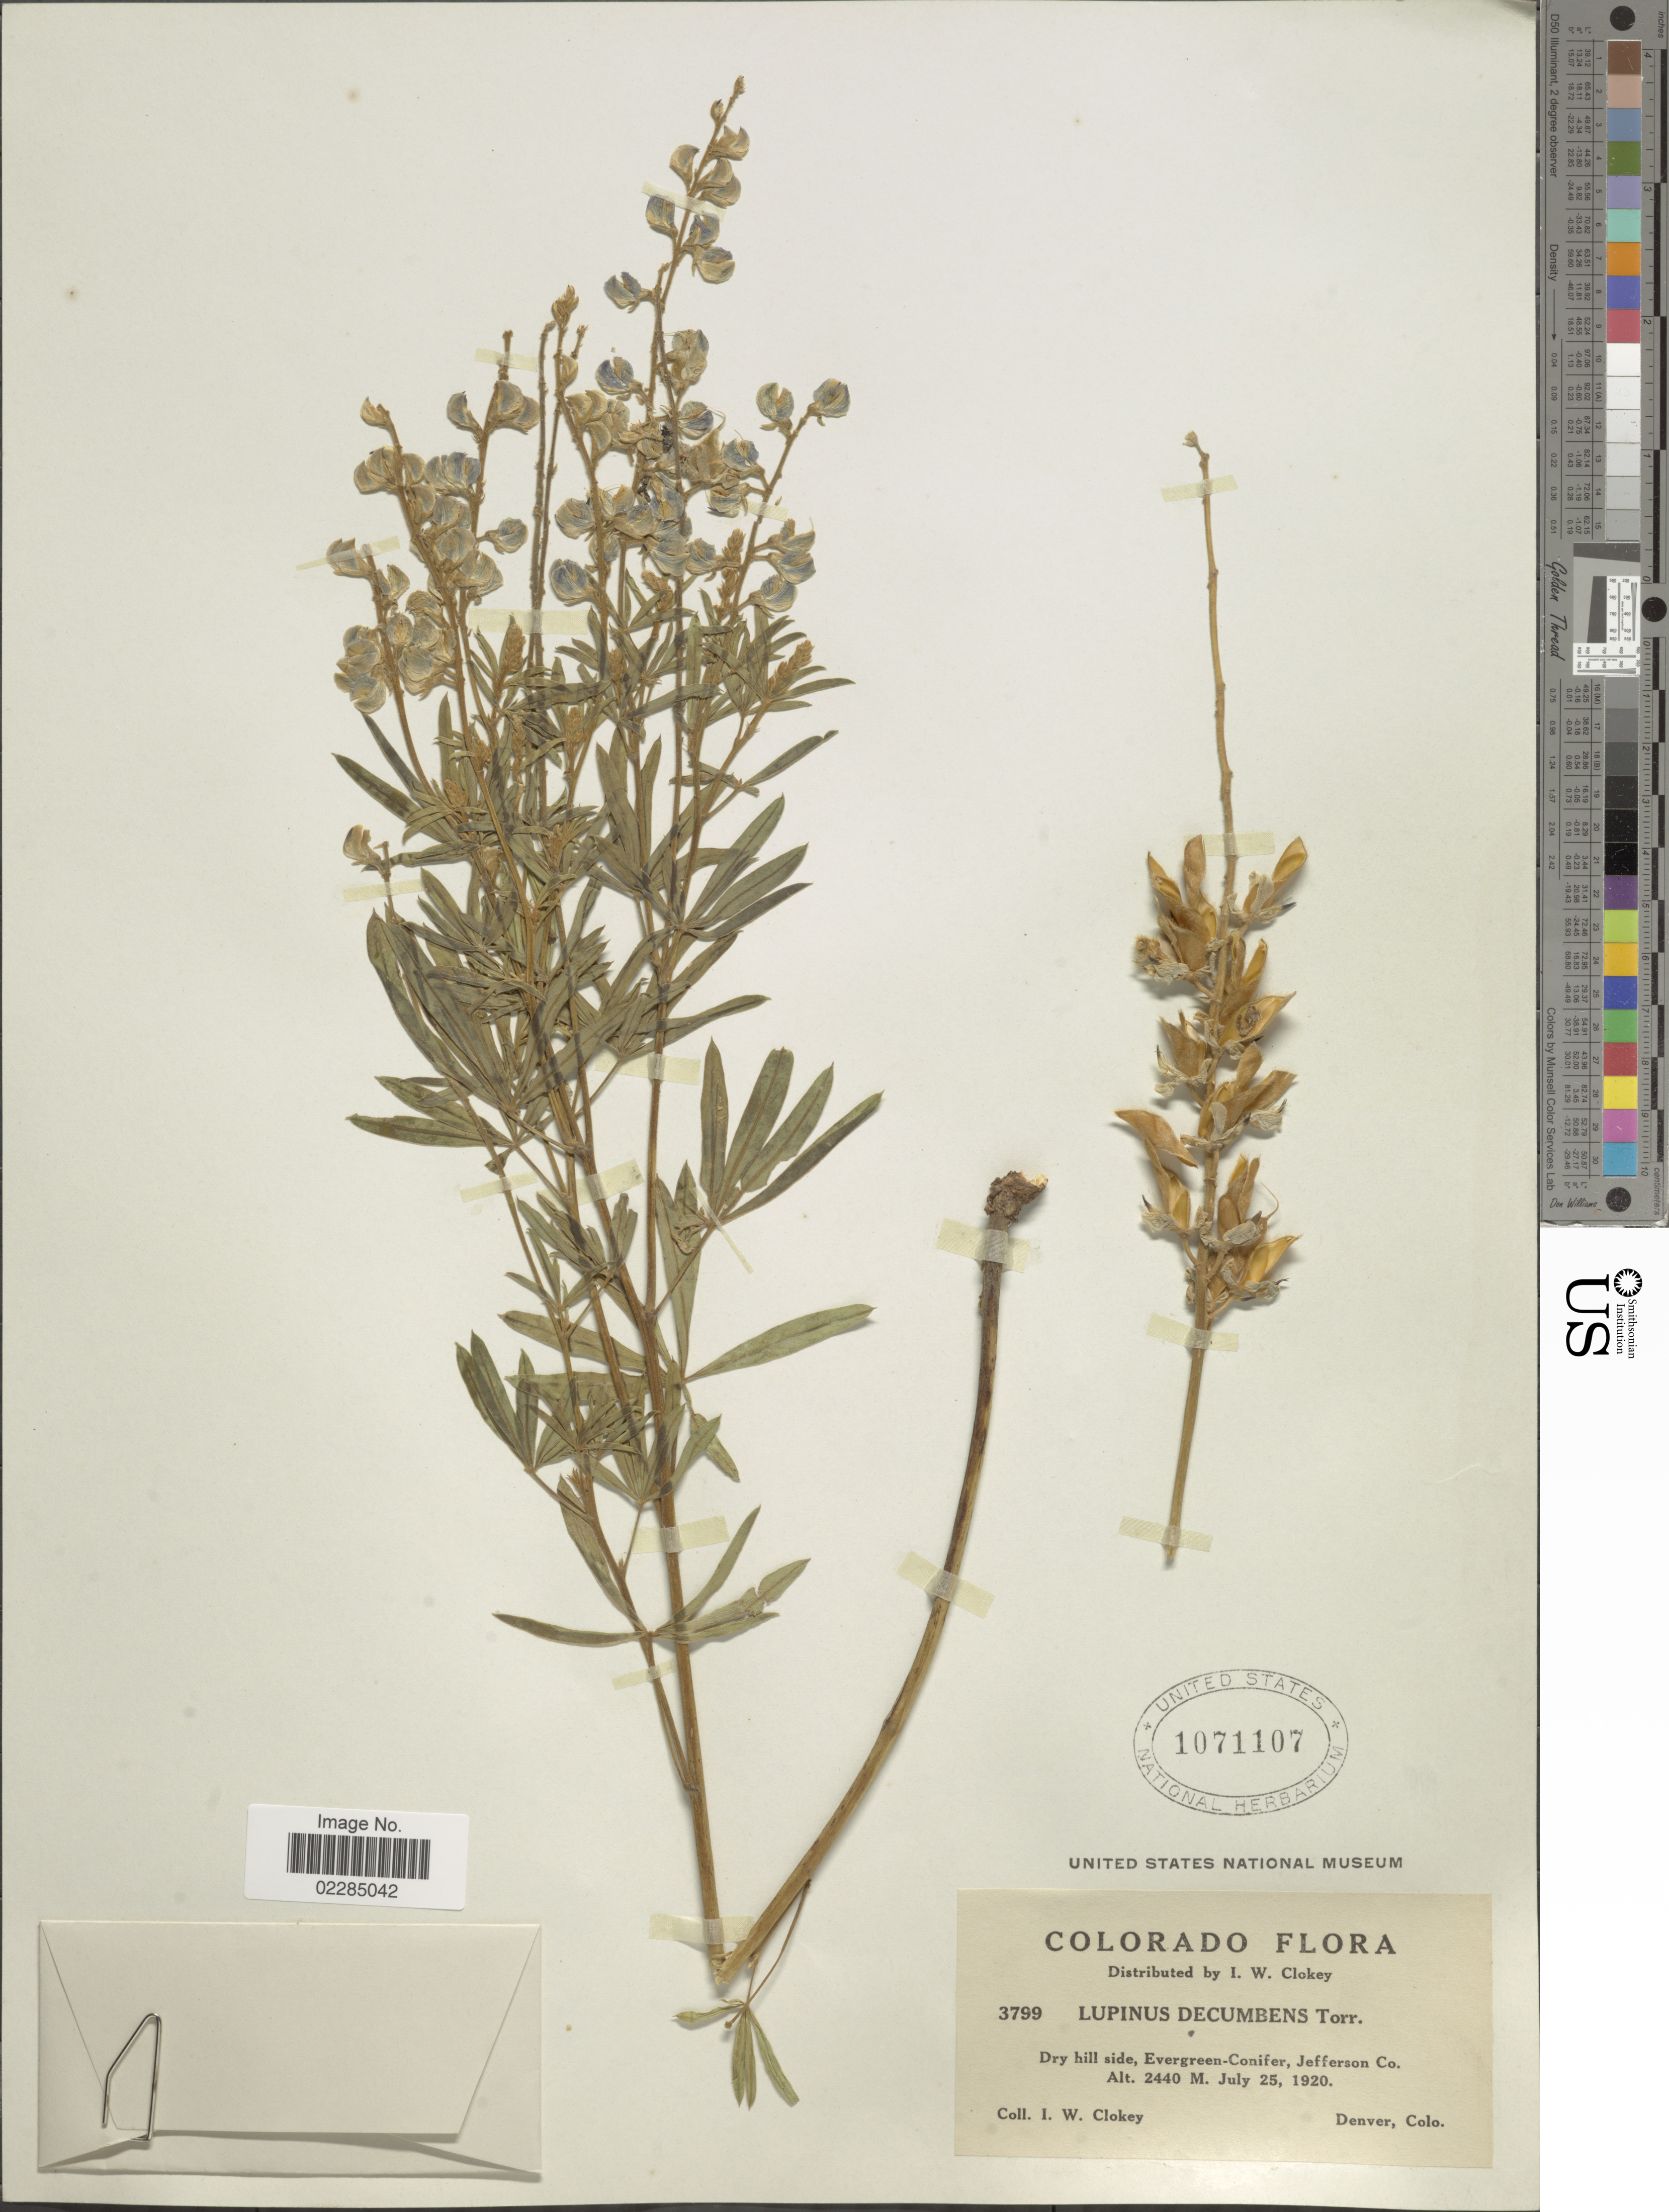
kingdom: Plantae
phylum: Tracheophyta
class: Magnoliopsida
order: Fabales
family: Fabaceae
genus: Lupinus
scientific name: Lupinus decumbens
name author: Torr.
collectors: I. W. Clokey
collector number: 3799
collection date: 1920-07-25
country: United States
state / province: Colorado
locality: Evergreen- Conifer, Jefferson Co.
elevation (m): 2440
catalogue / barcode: US 1071107